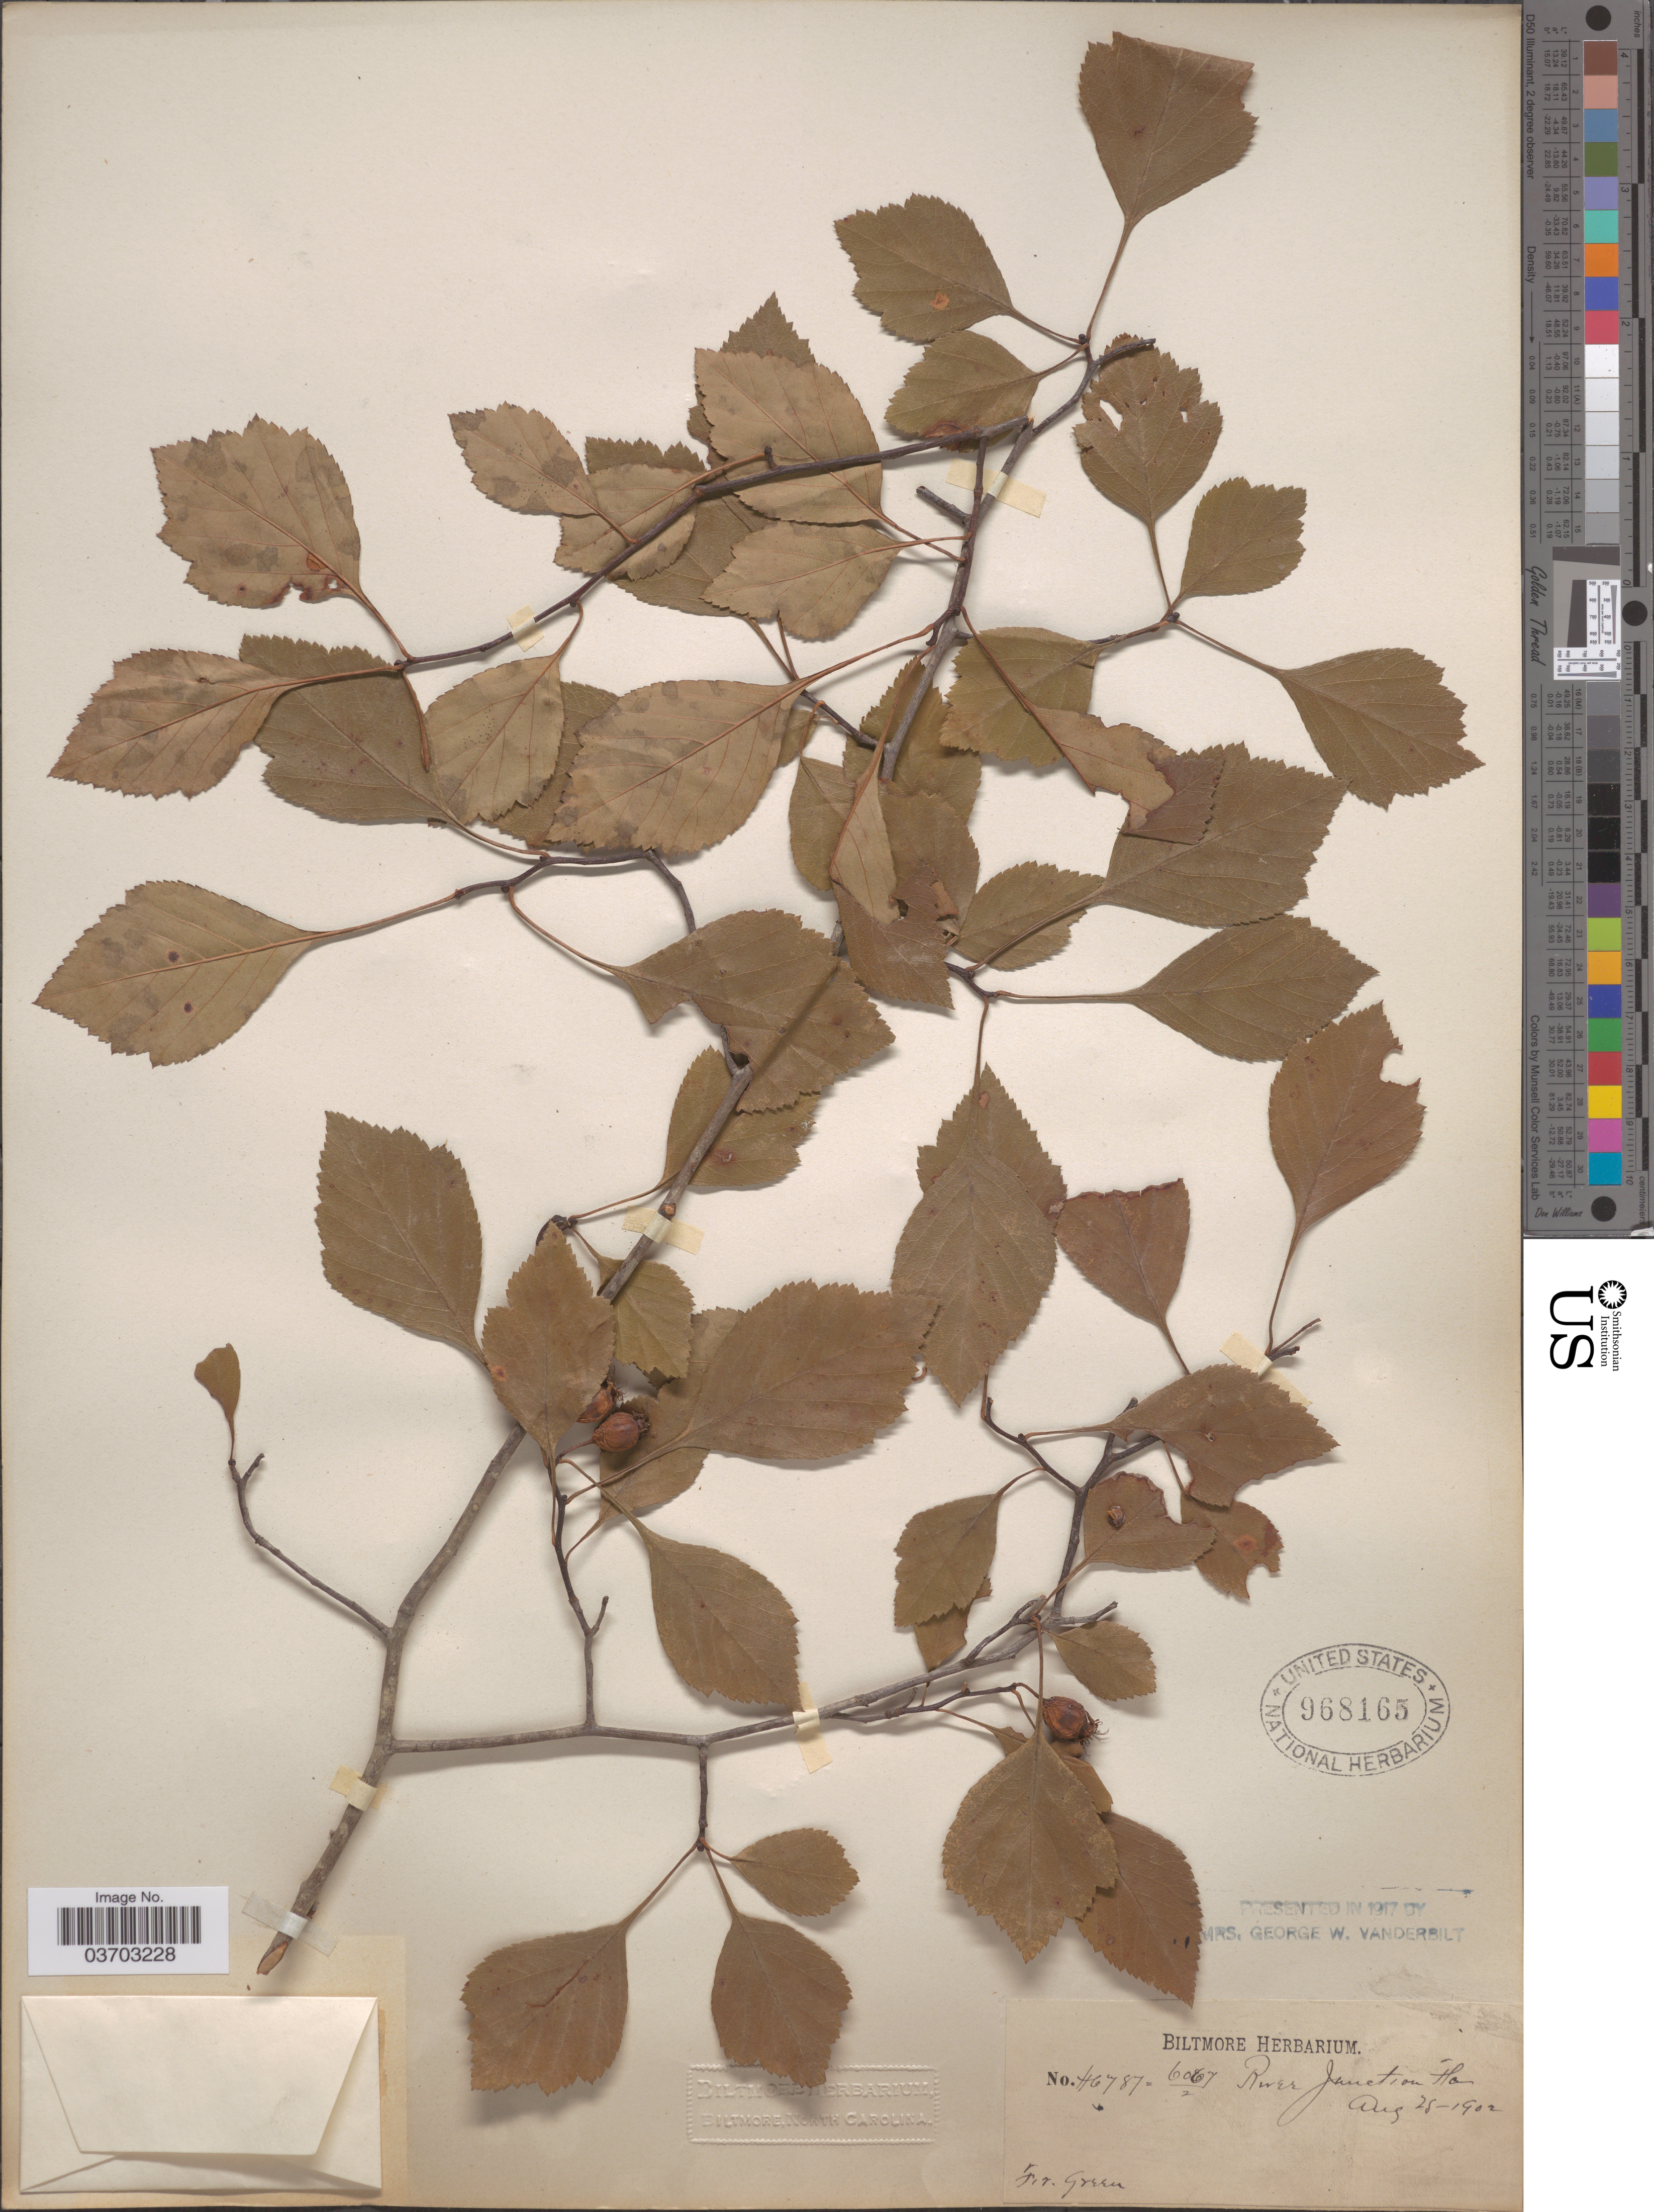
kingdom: Plantae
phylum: Tracheophyta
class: Magnoliopsida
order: Rosales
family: Rosaceae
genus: Crataegus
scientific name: Crataegus sp.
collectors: ex herb. Biltmore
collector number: H6787=6067/2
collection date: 1902-08-28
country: United States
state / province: Florida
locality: River Junction.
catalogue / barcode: US 968165